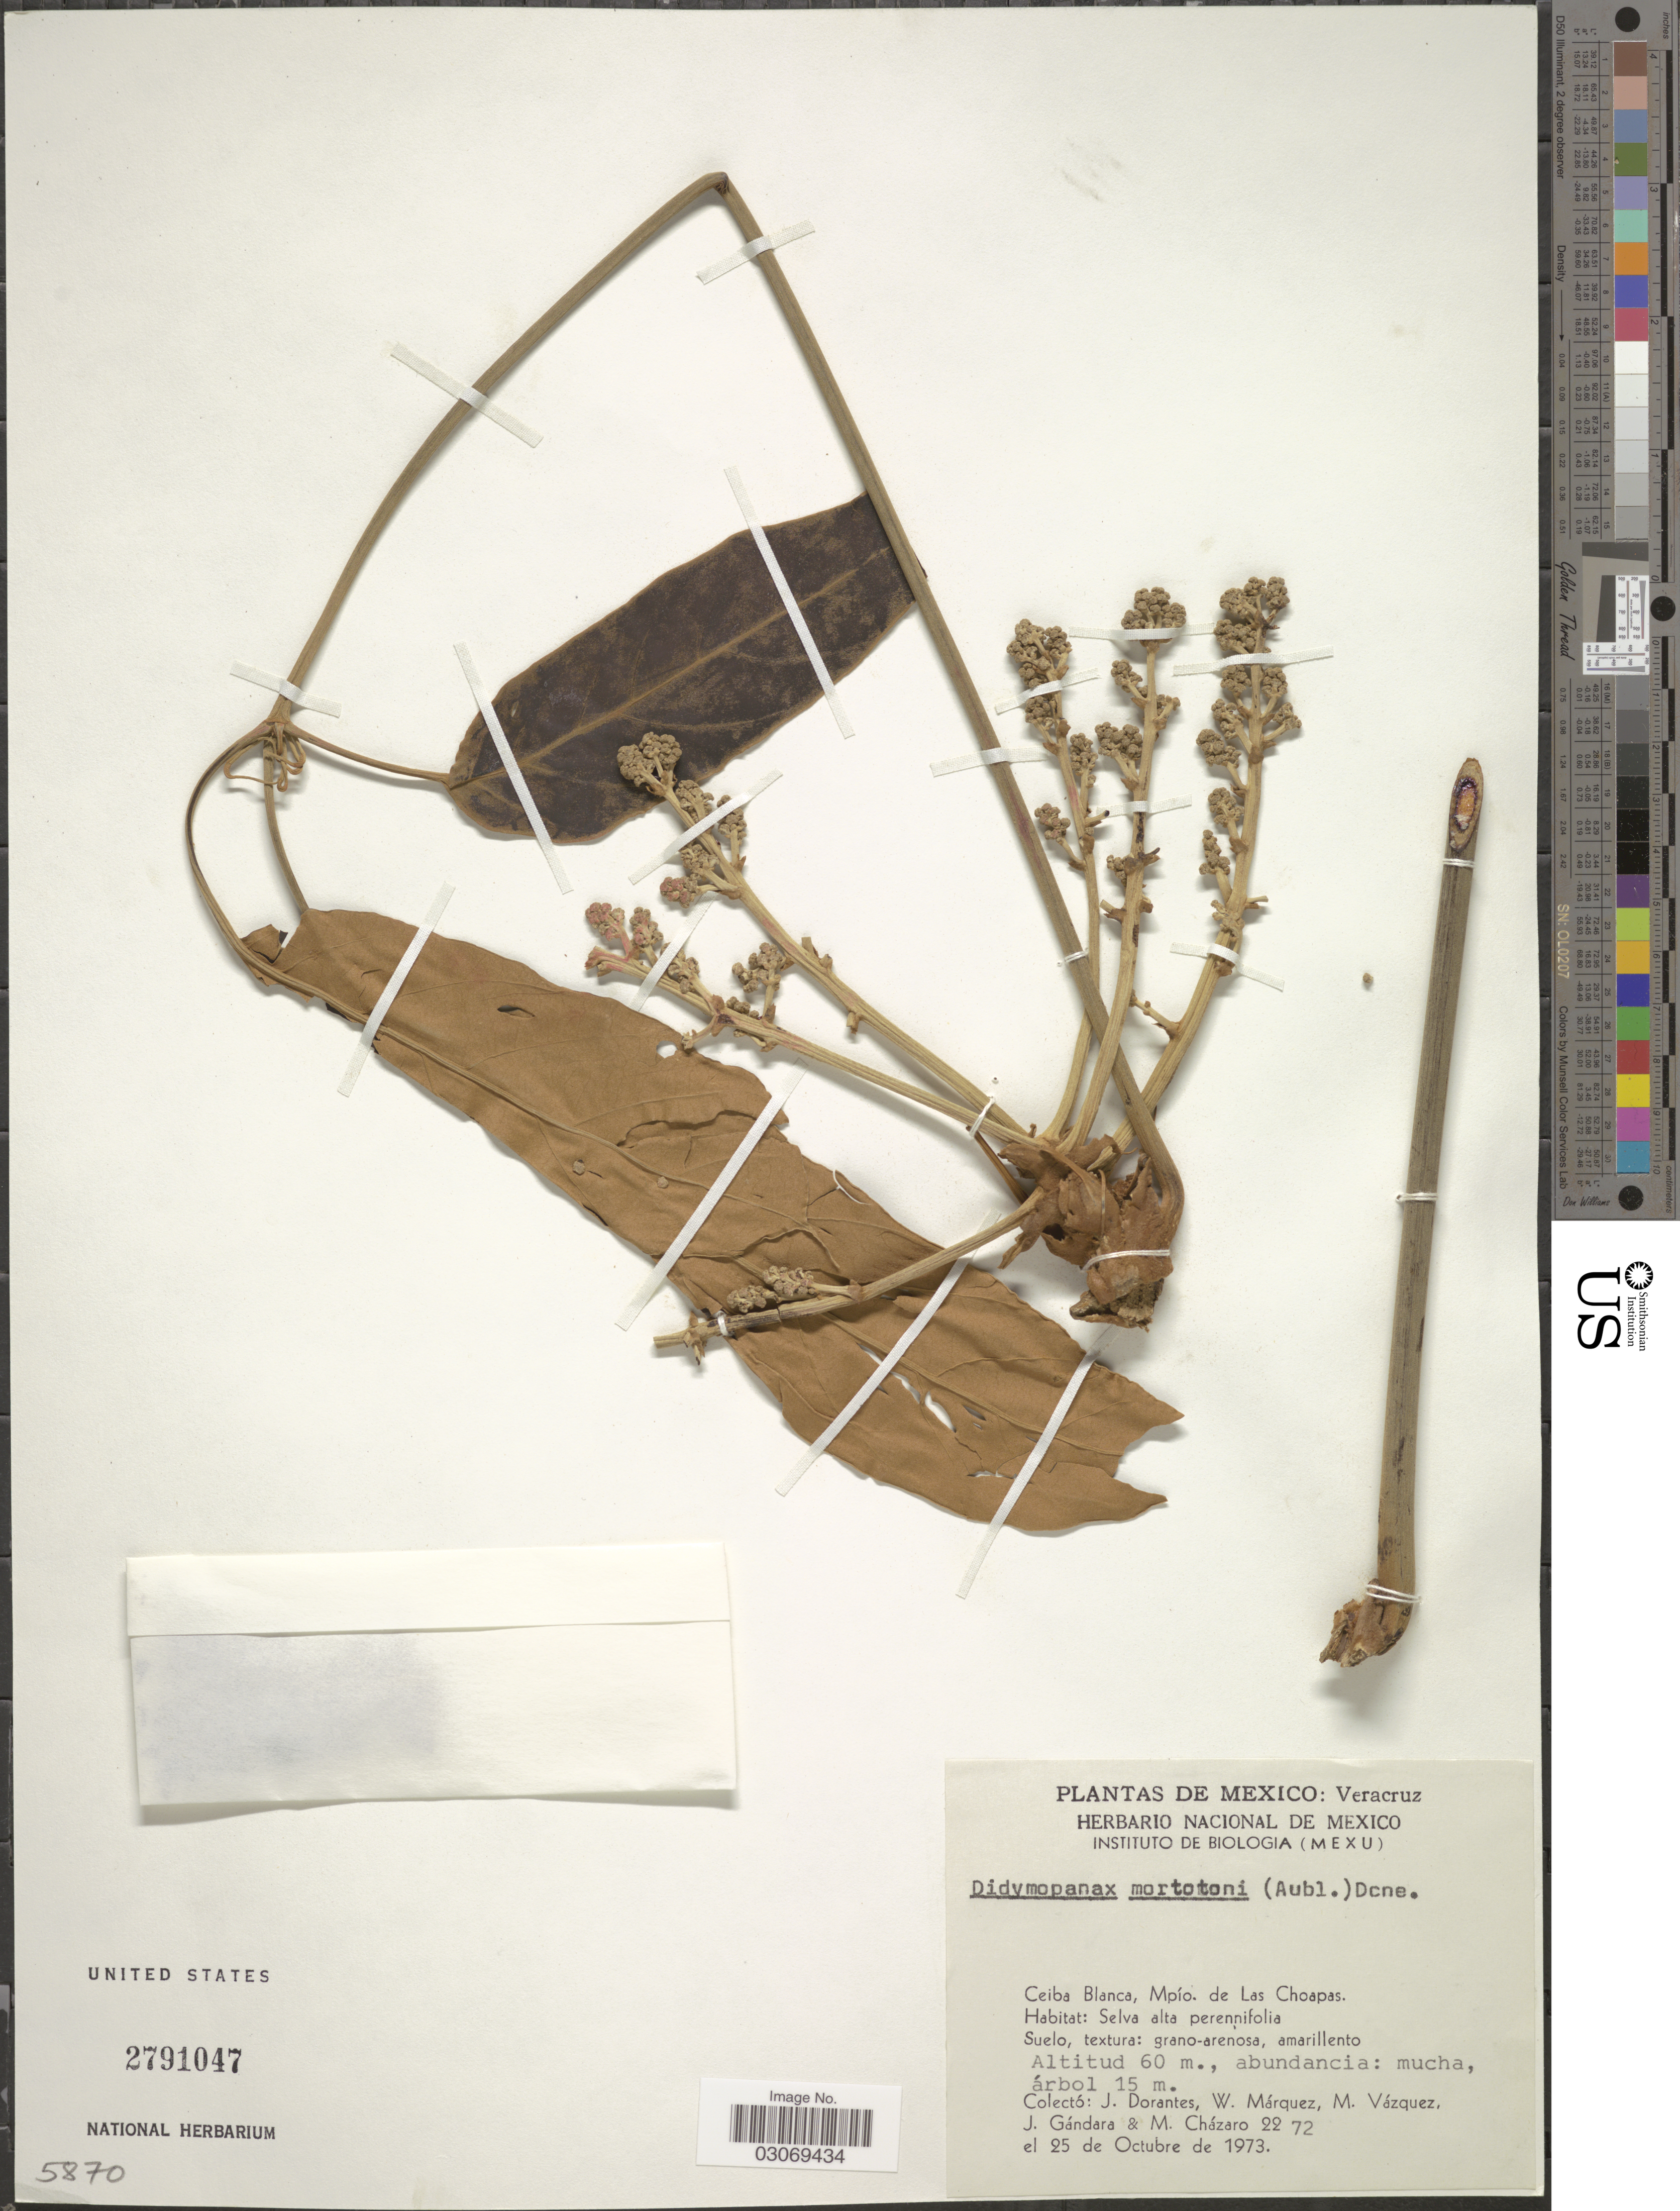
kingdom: Plantae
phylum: Tracheophyta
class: Magnoliopsida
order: Apiales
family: Araliaceae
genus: Schefflera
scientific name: Schefflera sp.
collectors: J. Dorantes, W. Márquez, M. Vázquez, J. Gandara & M. Chazaro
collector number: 72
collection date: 1973-10-22/1973-10-25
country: Mexico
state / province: Veracruz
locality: Veracruz. Ceiba Blanca, Mpío. de Las Choapas.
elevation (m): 60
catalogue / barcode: US 2791047